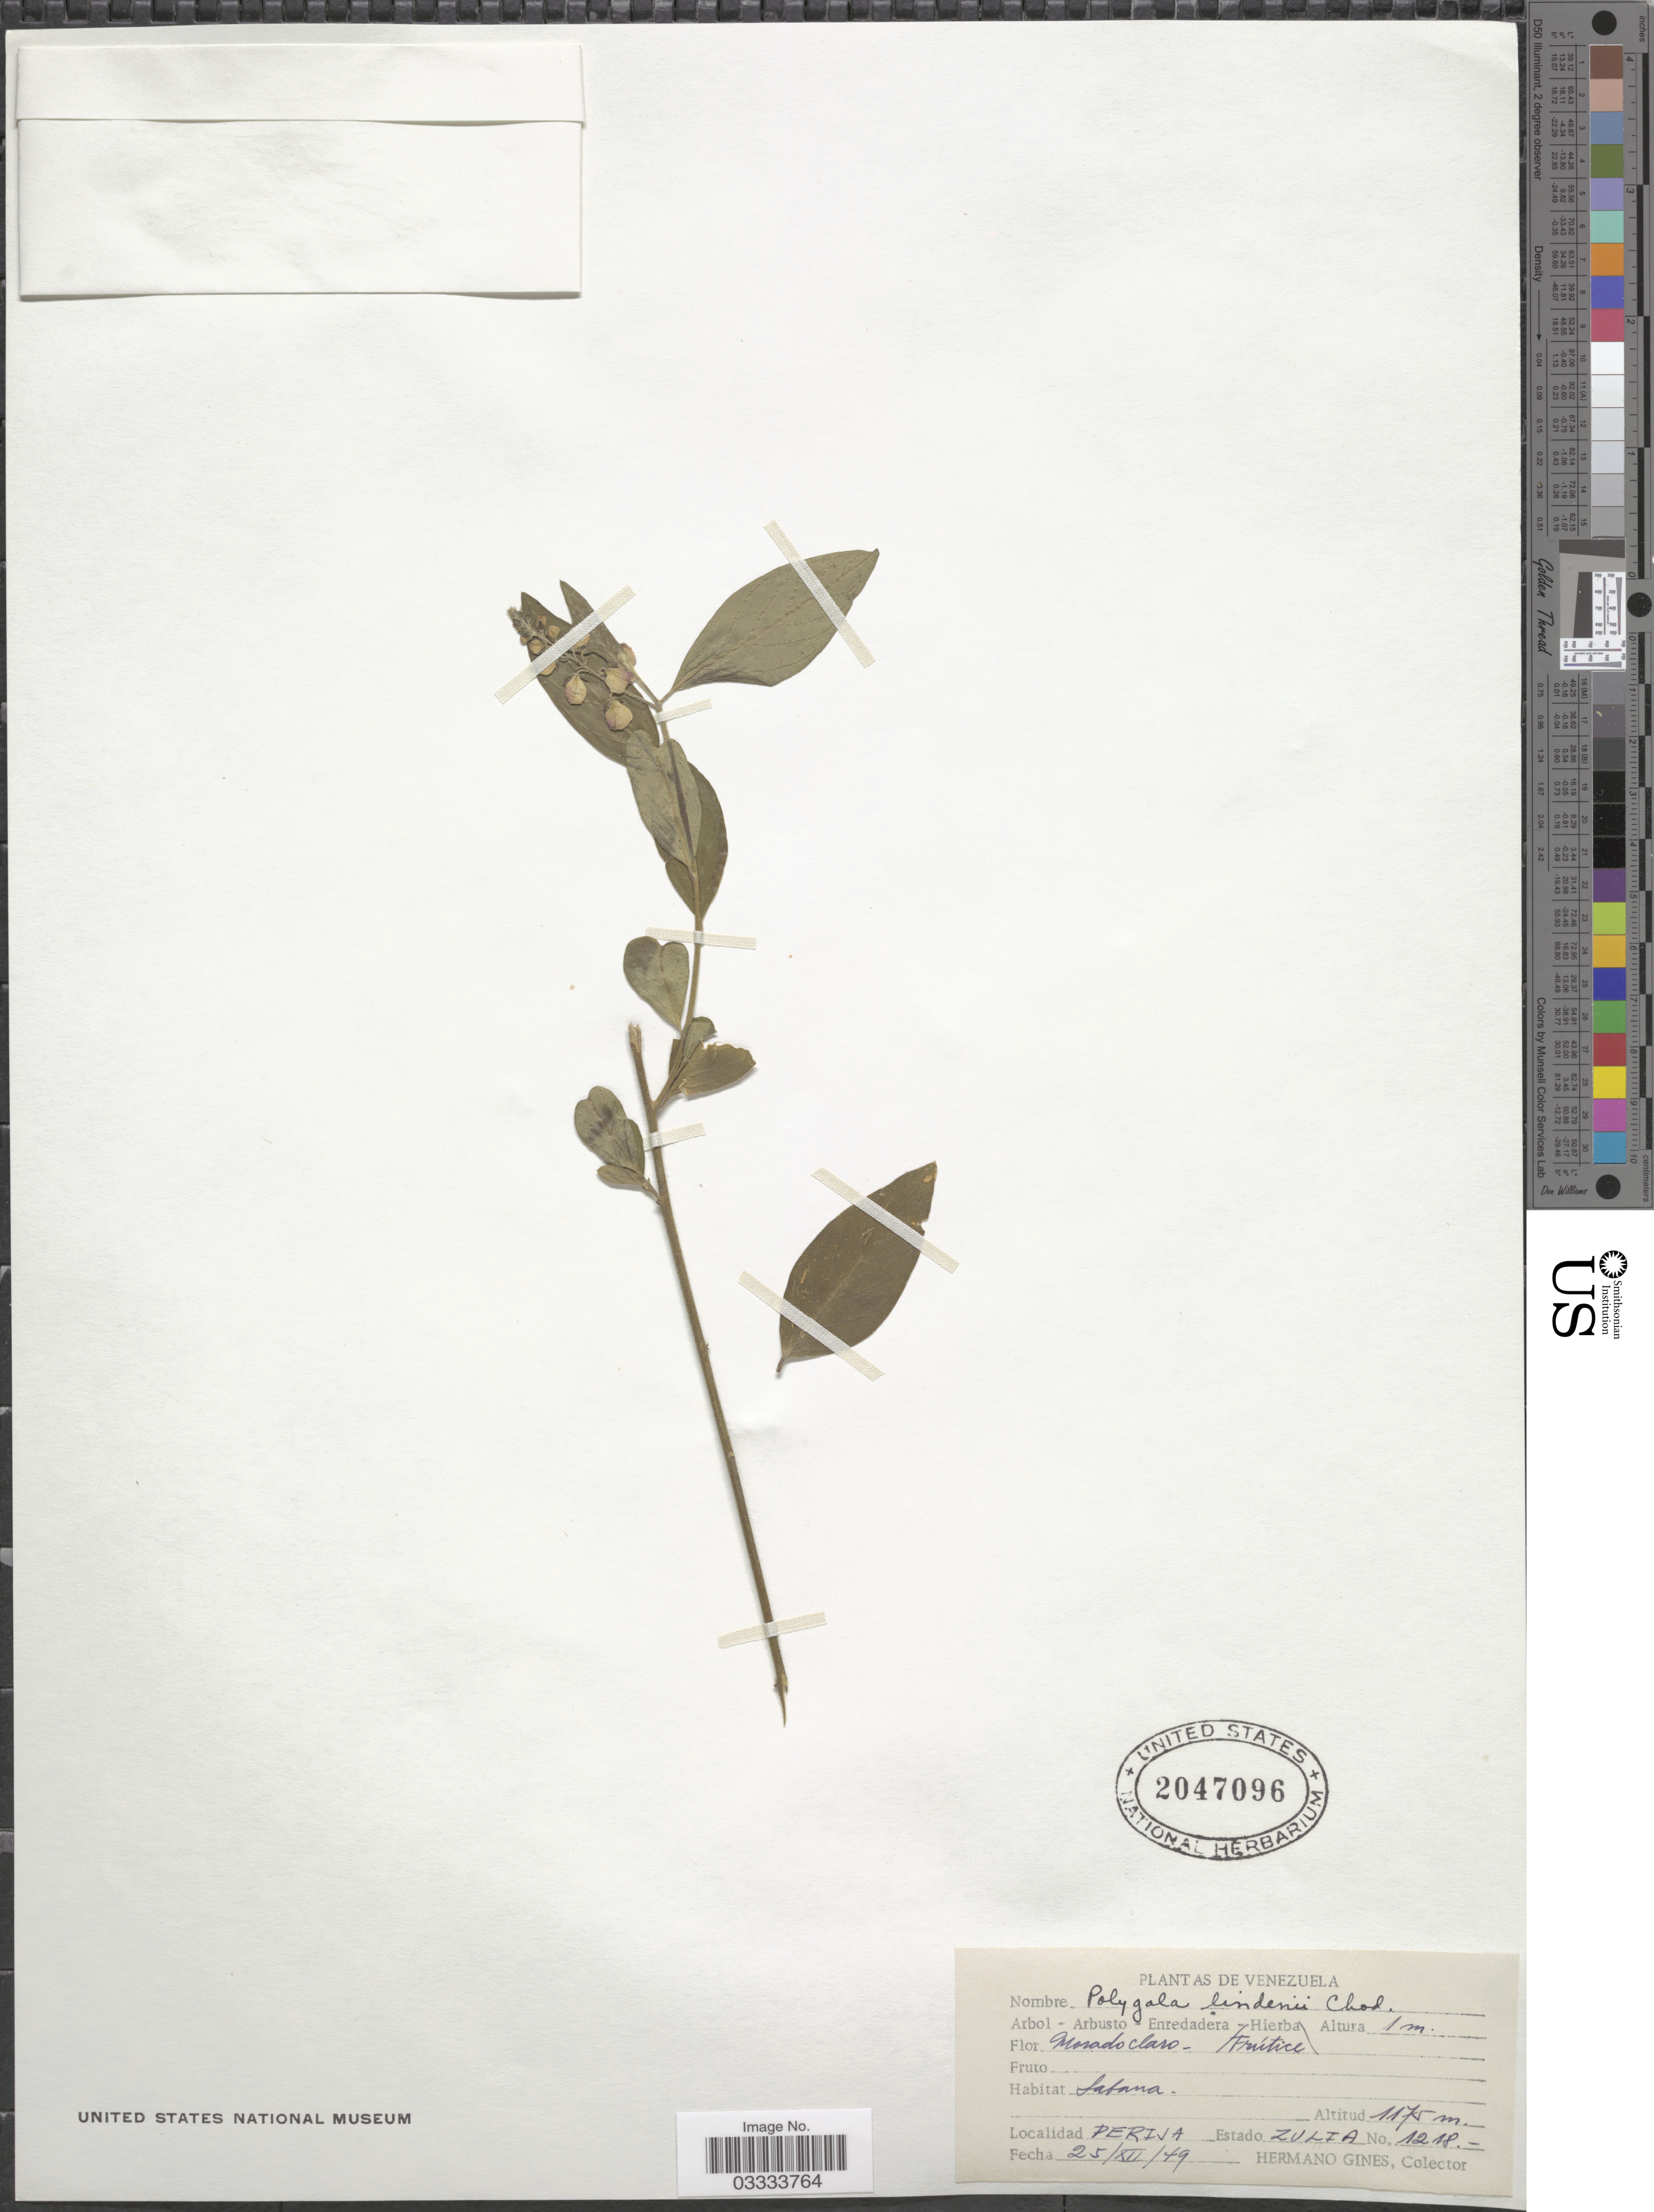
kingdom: Plantae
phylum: Tracheophyta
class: Magnoliopsida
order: Fabales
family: Polygalaceae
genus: Asemeia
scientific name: Asemeia monninoides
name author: (Kunth) J.F.B. Pastore & J.R. Abbott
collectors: Bro. Gines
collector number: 1218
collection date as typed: Transcribed d/m/y: 25/12/49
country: Venezuela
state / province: Zulia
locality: Perija.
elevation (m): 1175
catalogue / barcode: US 2047096